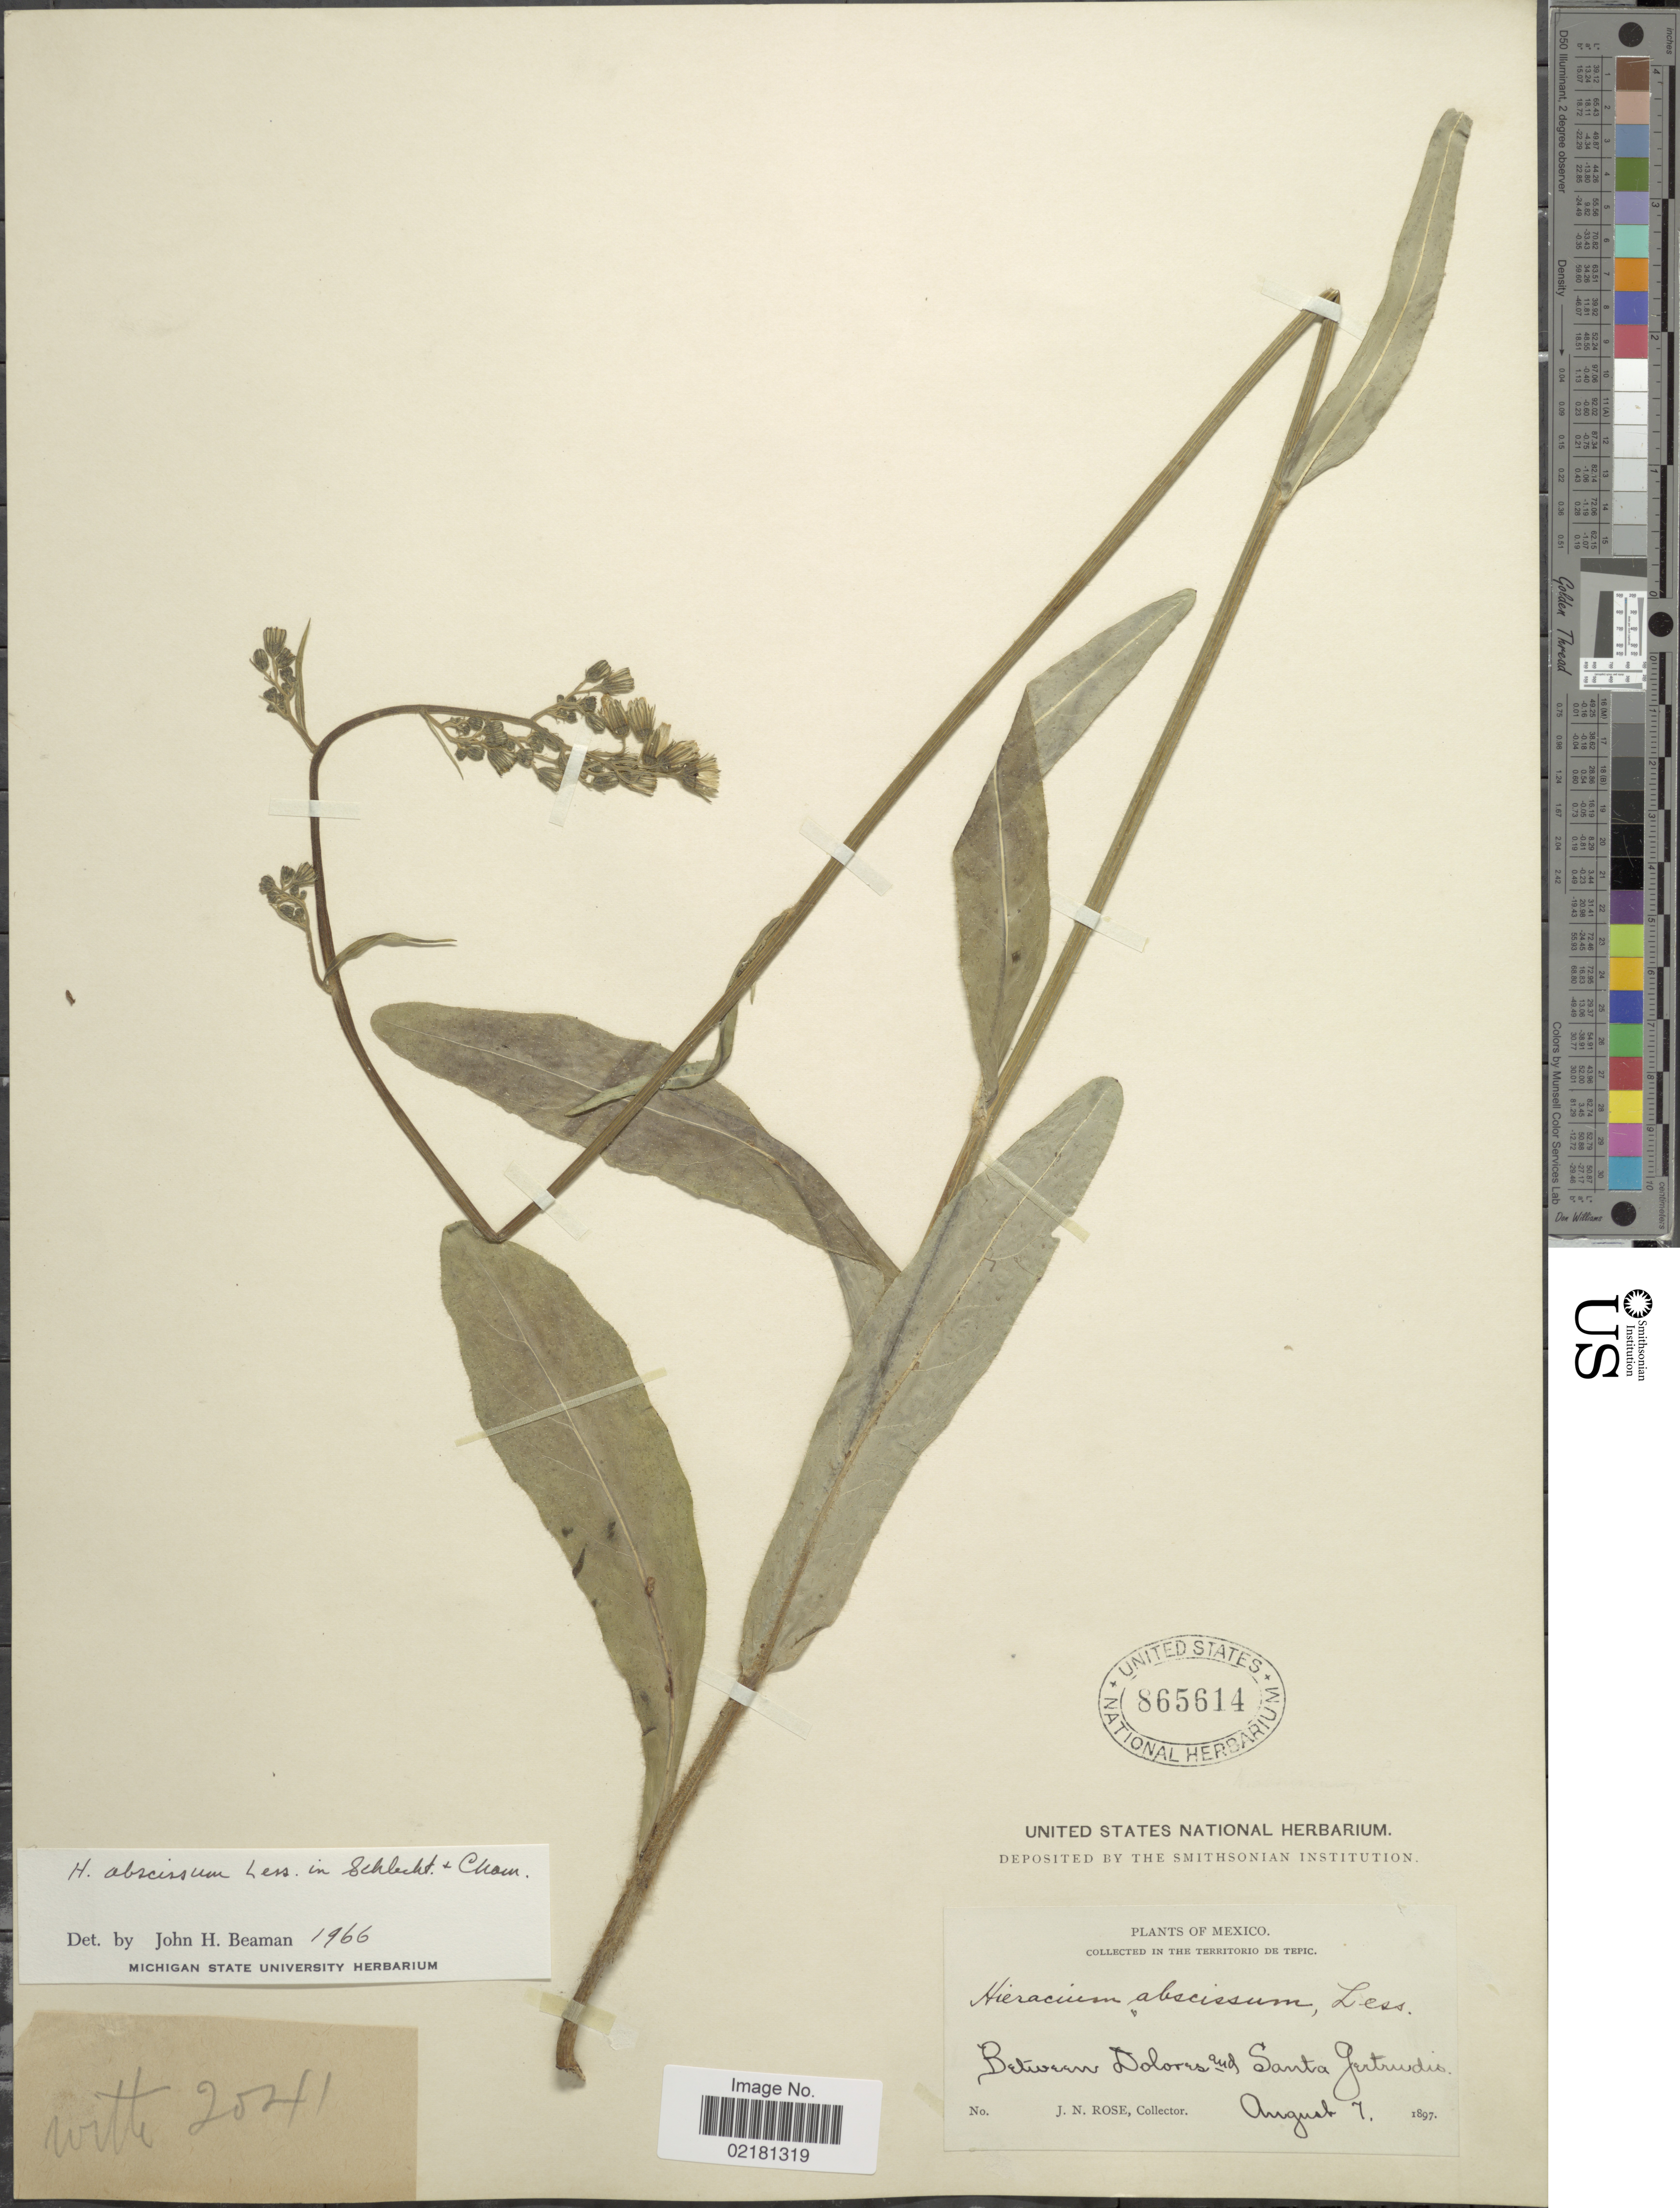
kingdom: Plantae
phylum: Tracheophyta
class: Magnoliopsida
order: Asterales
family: Asteraceae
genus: Hieracium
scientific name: Hieracium abscissum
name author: Less.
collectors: J. N. Rose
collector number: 2041?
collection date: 1897-08-07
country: Mexico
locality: Territorio de Tepic, between Dolores and Santa Gertrudis.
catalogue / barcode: US 865614